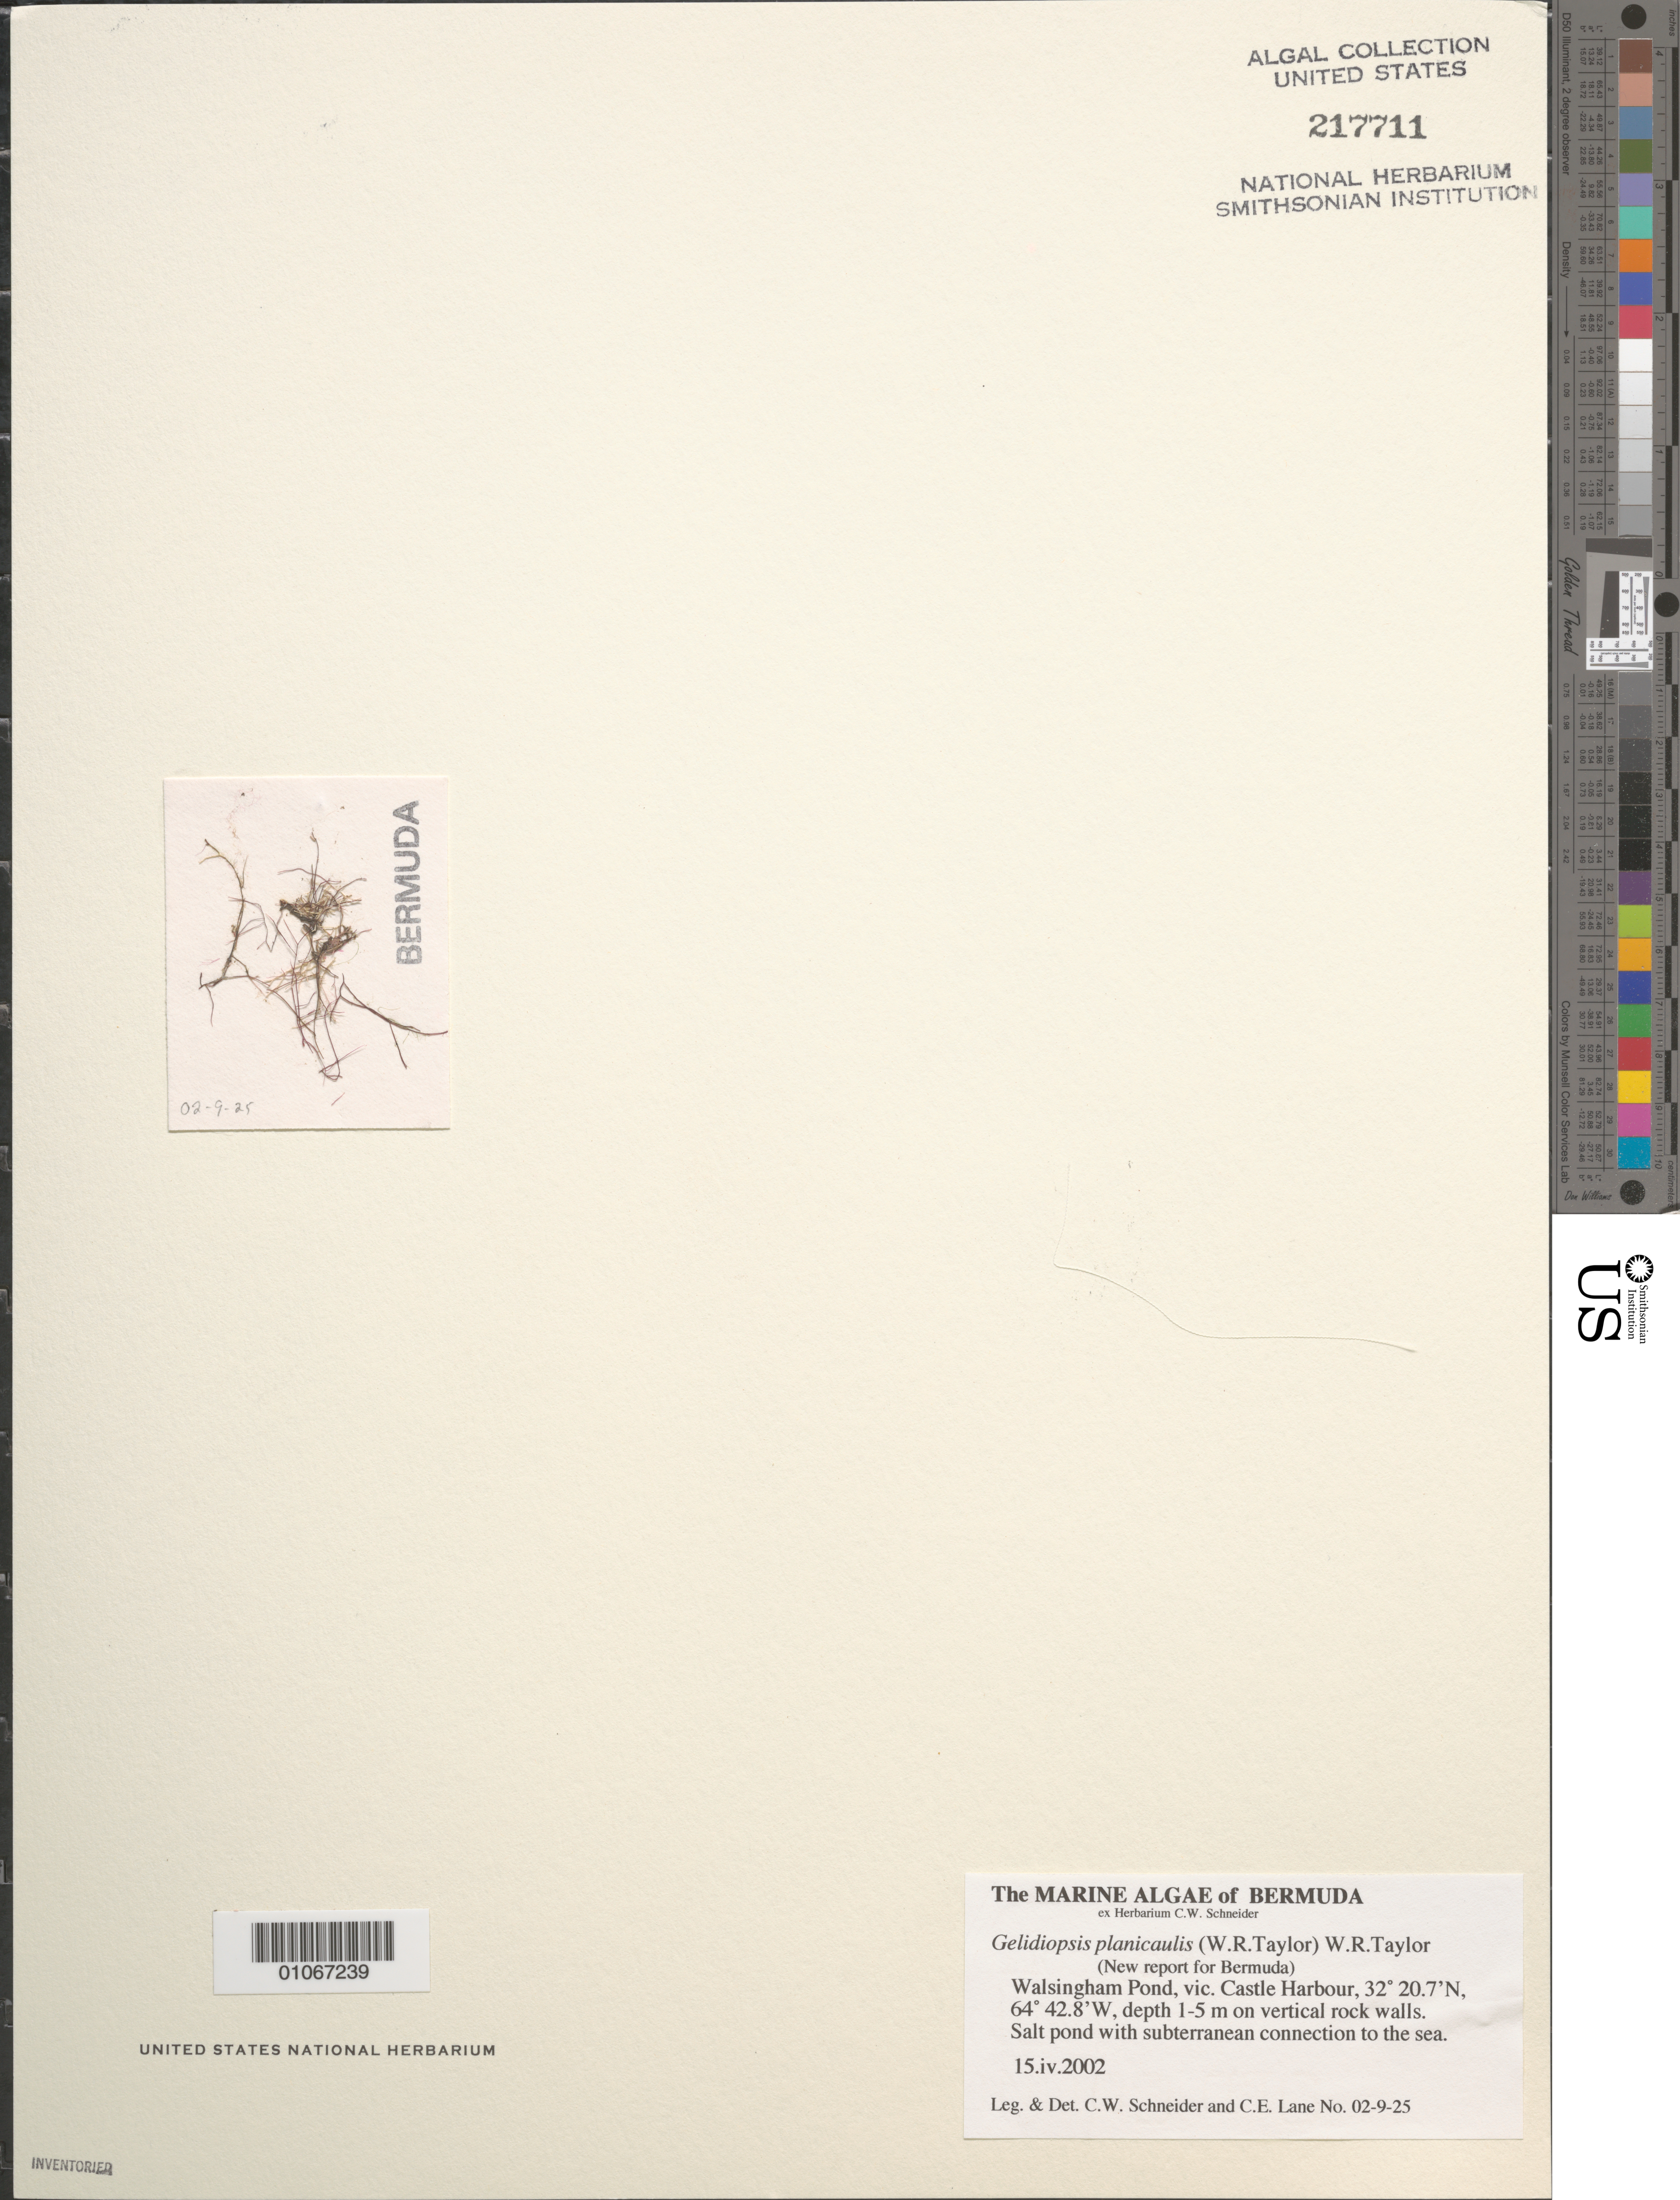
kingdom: Plantae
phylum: Rhodophyta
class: Florideophyceae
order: Rhodymeniales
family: Lomentariaceae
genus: Ceratodictyon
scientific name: Ceratodictyon planicaule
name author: (W.R. Taylor) M.J. Wynne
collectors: C. W. Schneider & C. E. Lane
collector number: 02-9-25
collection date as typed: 15 Apr 2002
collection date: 2002-04-15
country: Bermuda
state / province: Hamilton Parish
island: Bermuda Island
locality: Walsingham Pond, vicinity of Castle Harbour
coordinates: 32 20.7'N, 64 42.8'W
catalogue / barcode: US 217711